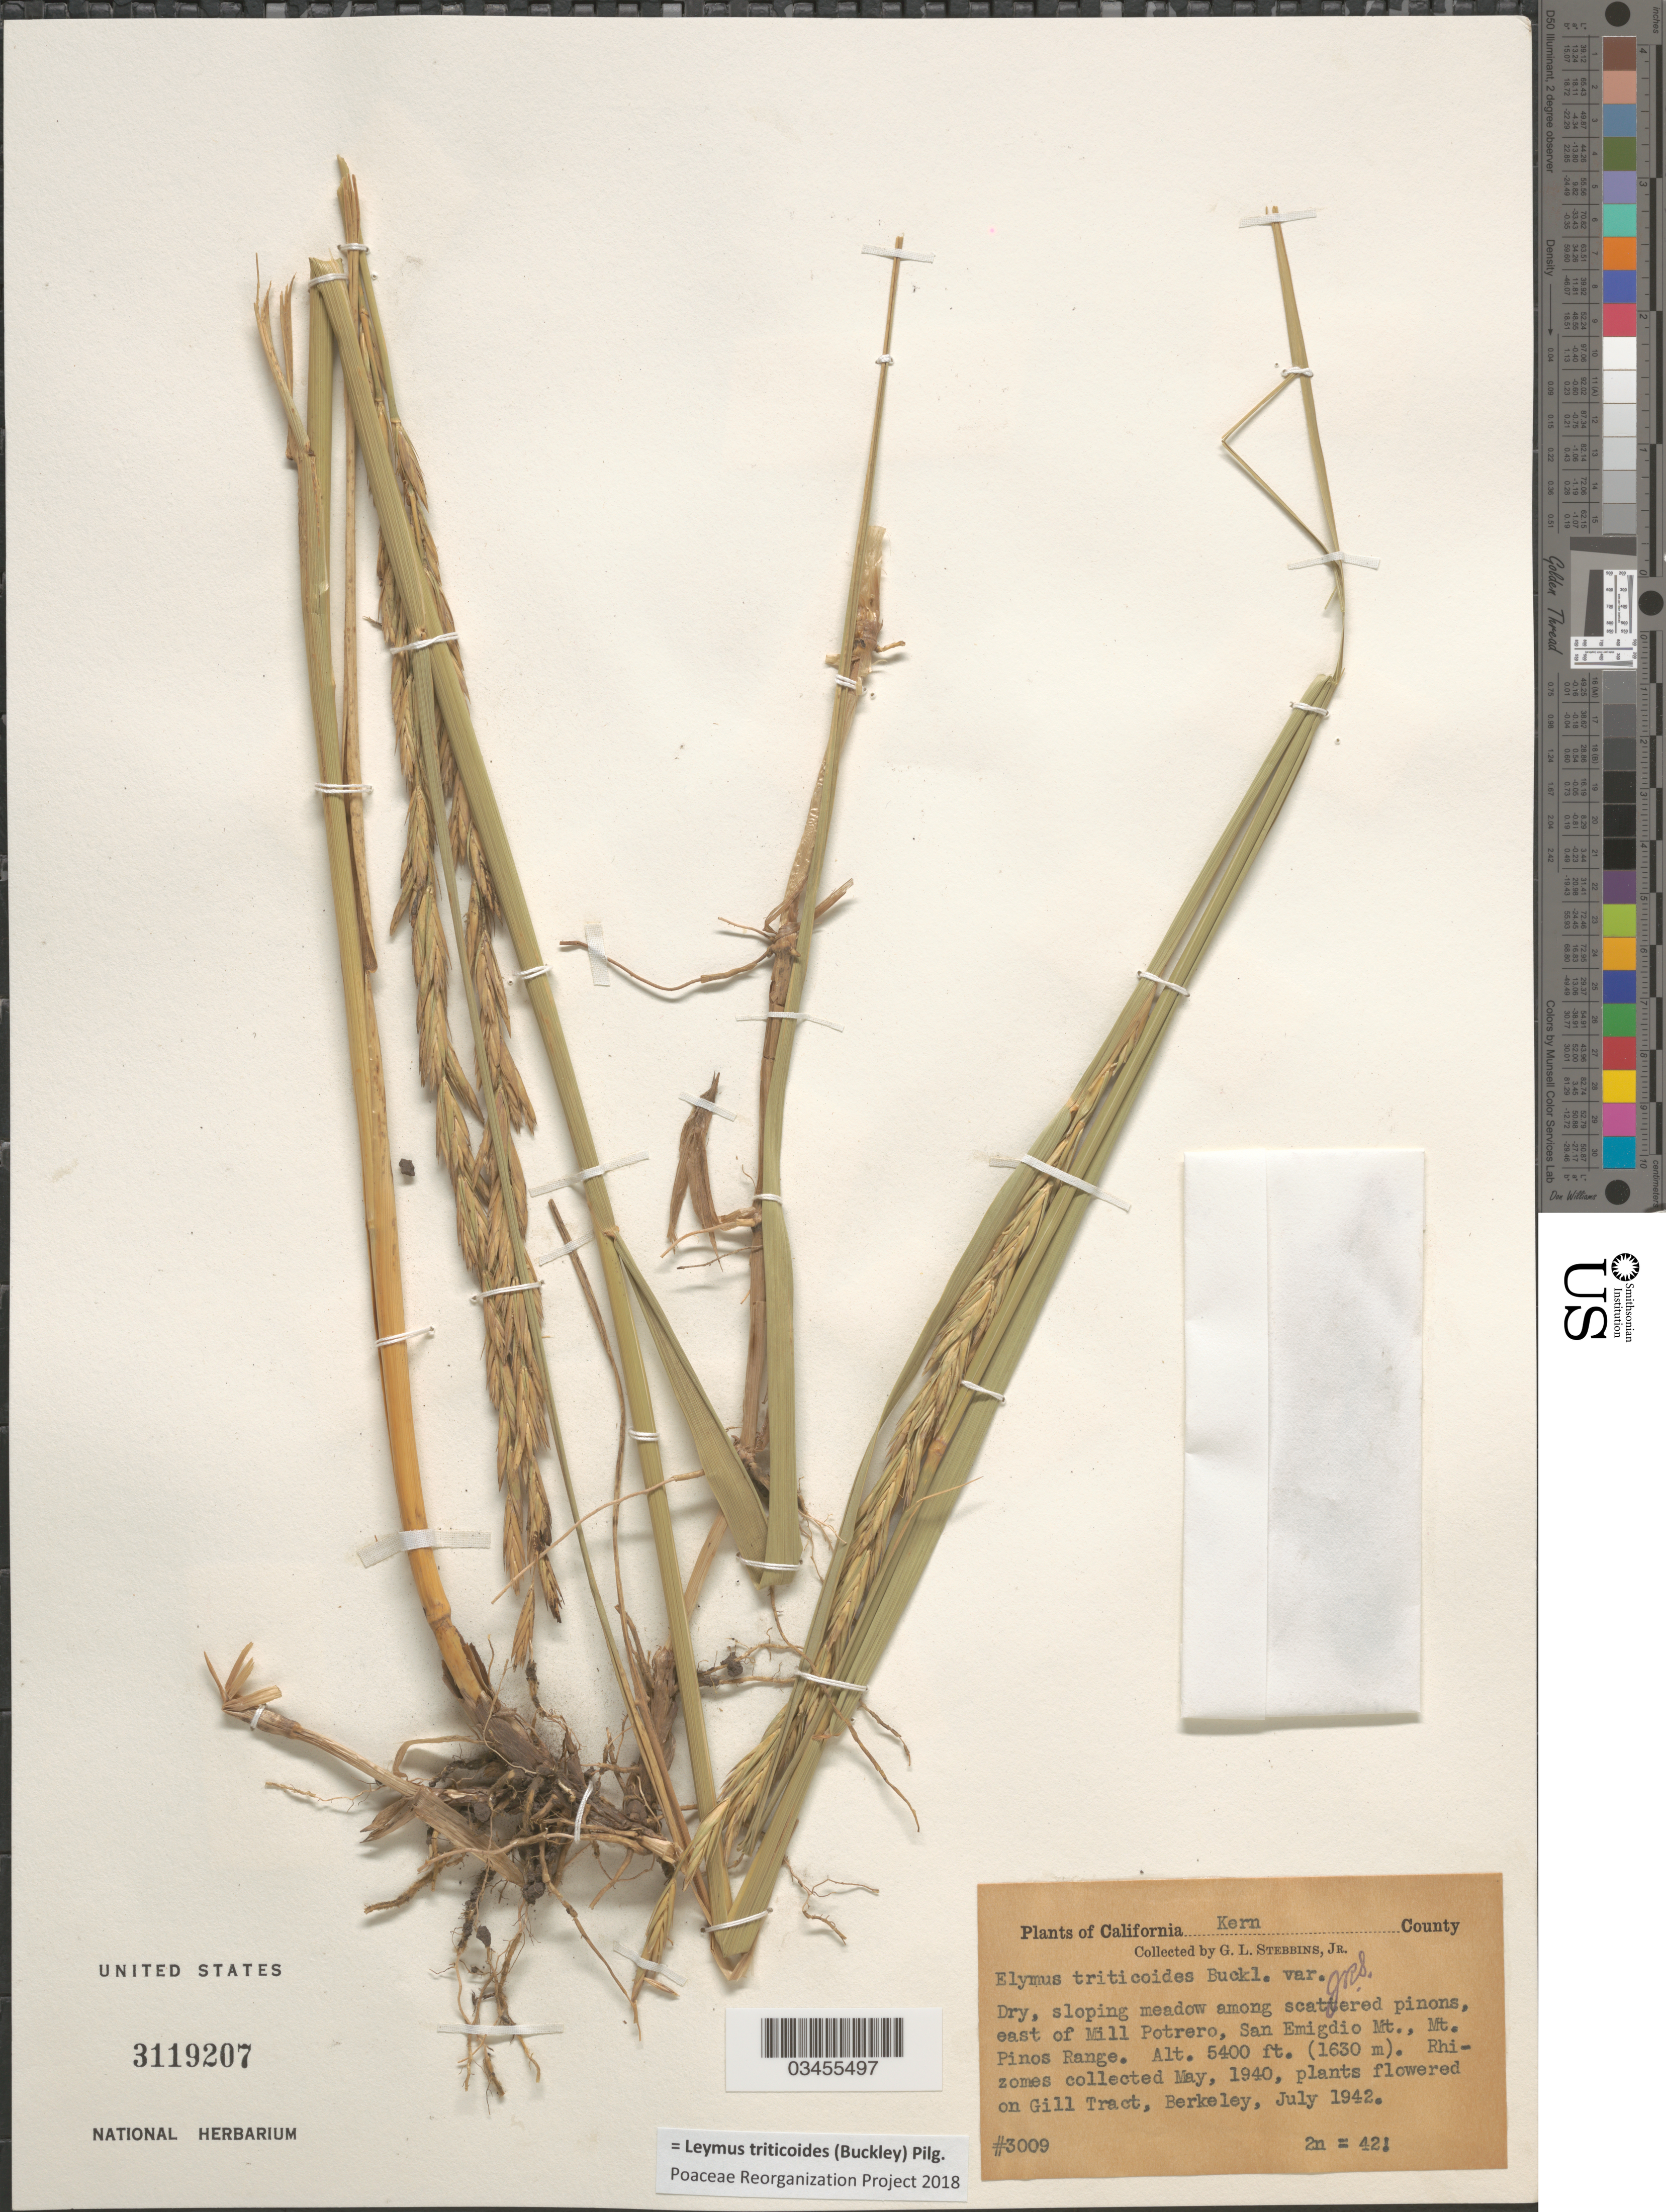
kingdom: Plantae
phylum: Tracheophyta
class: Liliopsida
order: Poales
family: Poaceae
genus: Leymus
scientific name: Leymus triticoides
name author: (Buckley) Pilg.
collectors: G. L. Stebbins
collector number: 3009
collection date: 1940-05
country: United States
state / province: California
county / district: Kern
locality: Kern County. East of Mill Potrero, San Emigdio Mt., Mt. Pinos Range.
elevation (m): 1646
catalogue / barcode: US 3119207